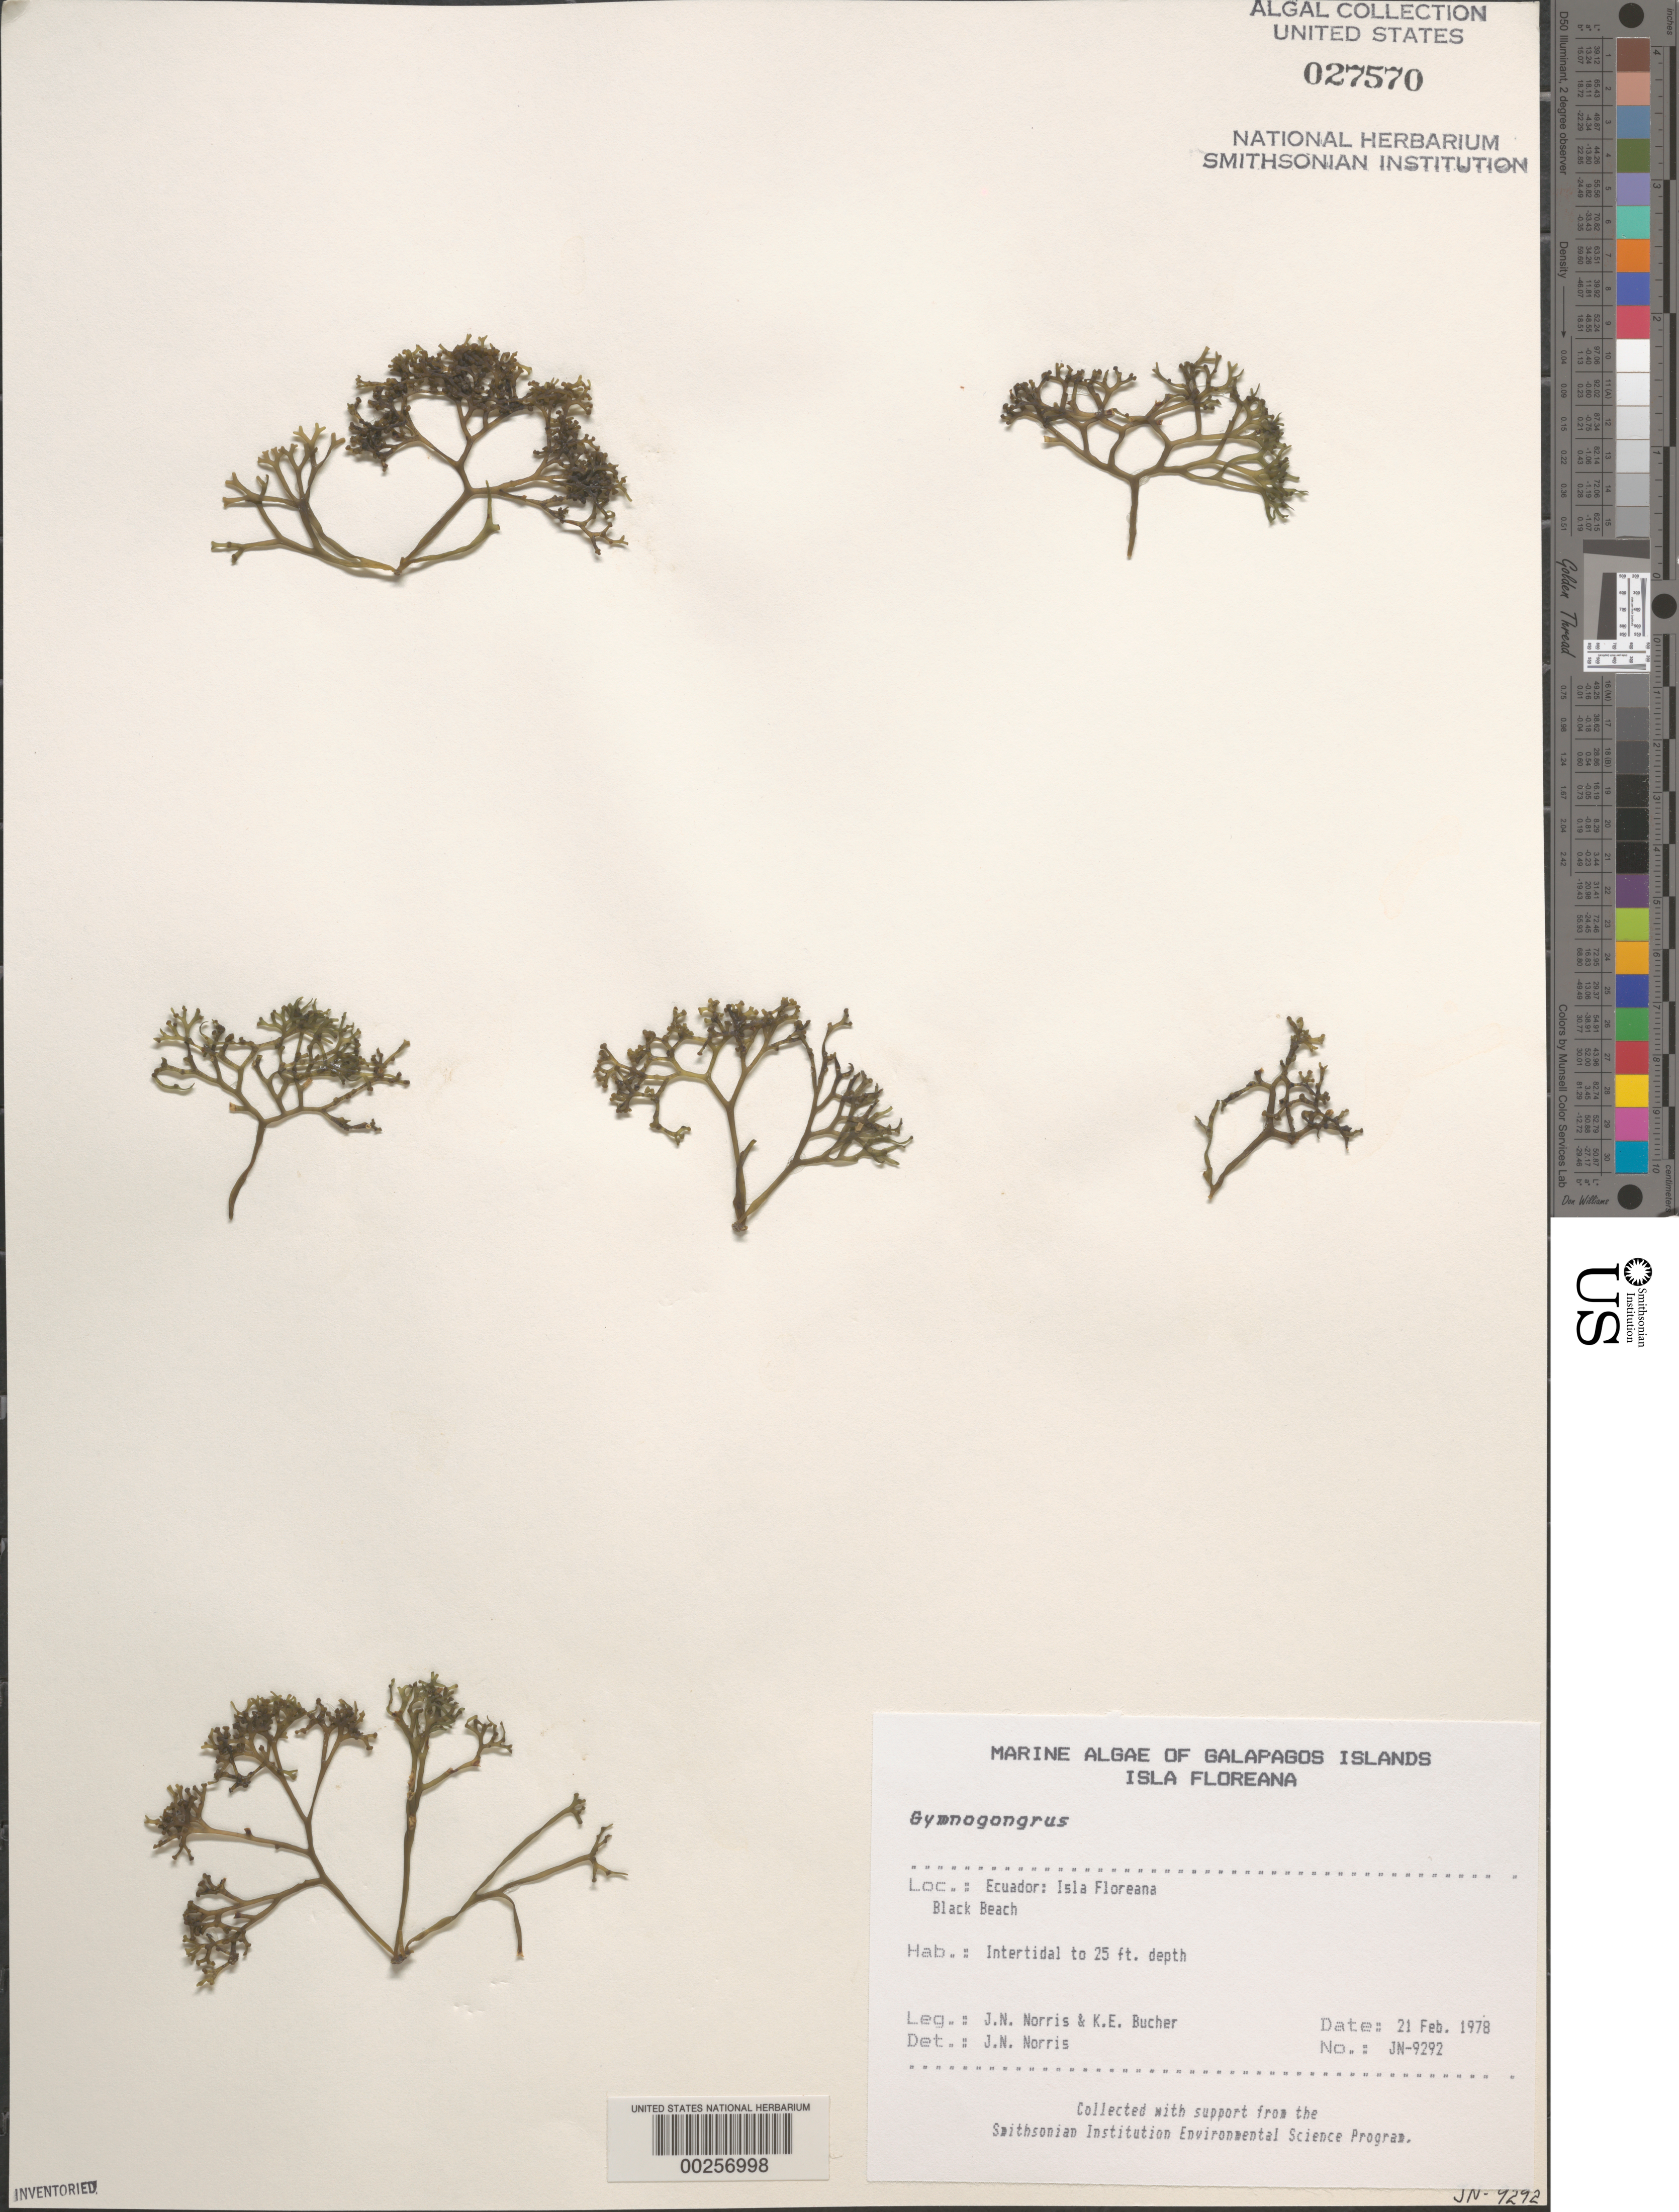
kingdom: Plantae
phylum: Rhodophyta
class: Florideophyceae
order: Gigartinales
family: Phyllophoraceae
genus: Gymnogongrus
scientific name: Gymnogongrus sp.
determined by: Norris, James N.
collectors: J. N. Norris & K. E. Bucher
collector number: JN-9292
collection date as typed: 21 Feb 1978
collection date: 1978-02-21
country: Ecuador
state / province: Colón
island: Floreana [Charles, Santa Maria]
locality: Black Beach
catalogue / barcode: US 27570